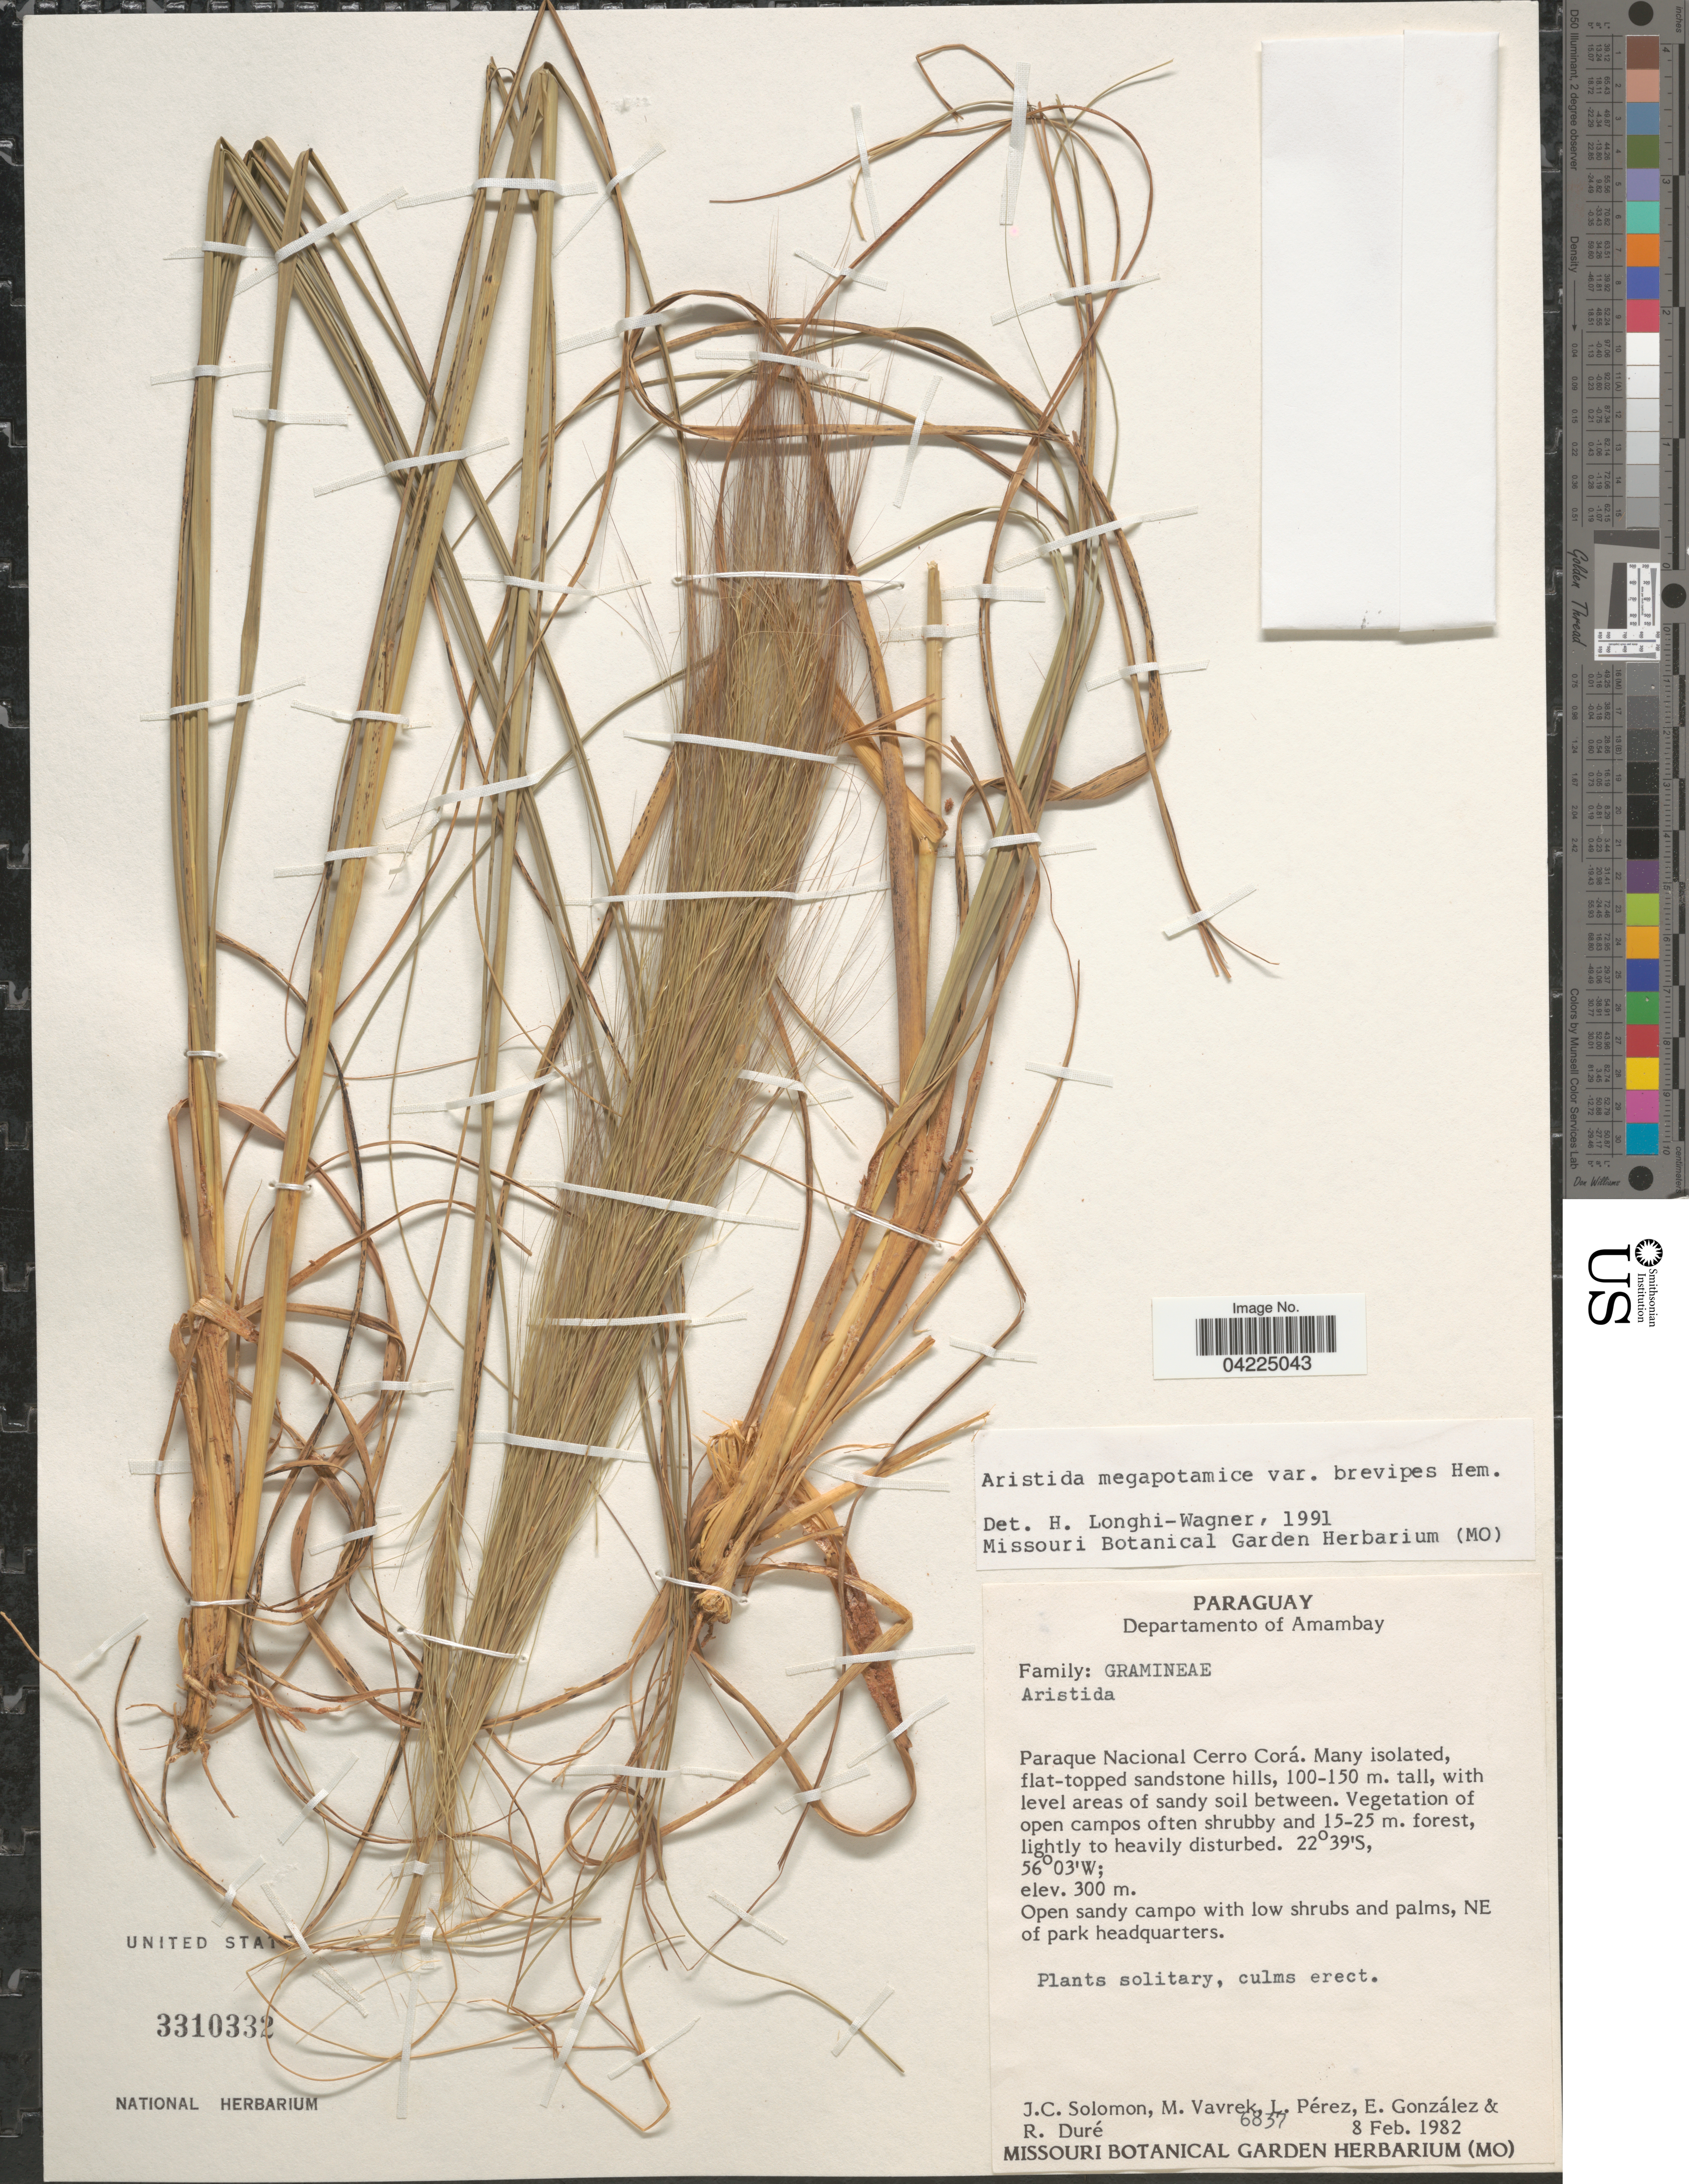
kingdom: Plantae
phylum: Tracheophyta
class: Liliopsida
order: Poales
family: Poaceae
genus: Aristida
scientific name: Aristida megapotamica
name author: Spreng.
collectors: J. C. Solomon, M. Vavrek, L. Pérez, E. González & R. Duré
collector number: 6837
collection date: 1982-02-08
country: Paraguay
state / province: Amambay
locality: Departamento of Amambay. Parque Nacional Cerro Corá. Open sandy campo with low shrubs and palms, NE of park headquarters.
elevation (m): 300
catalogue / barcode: US 3310332